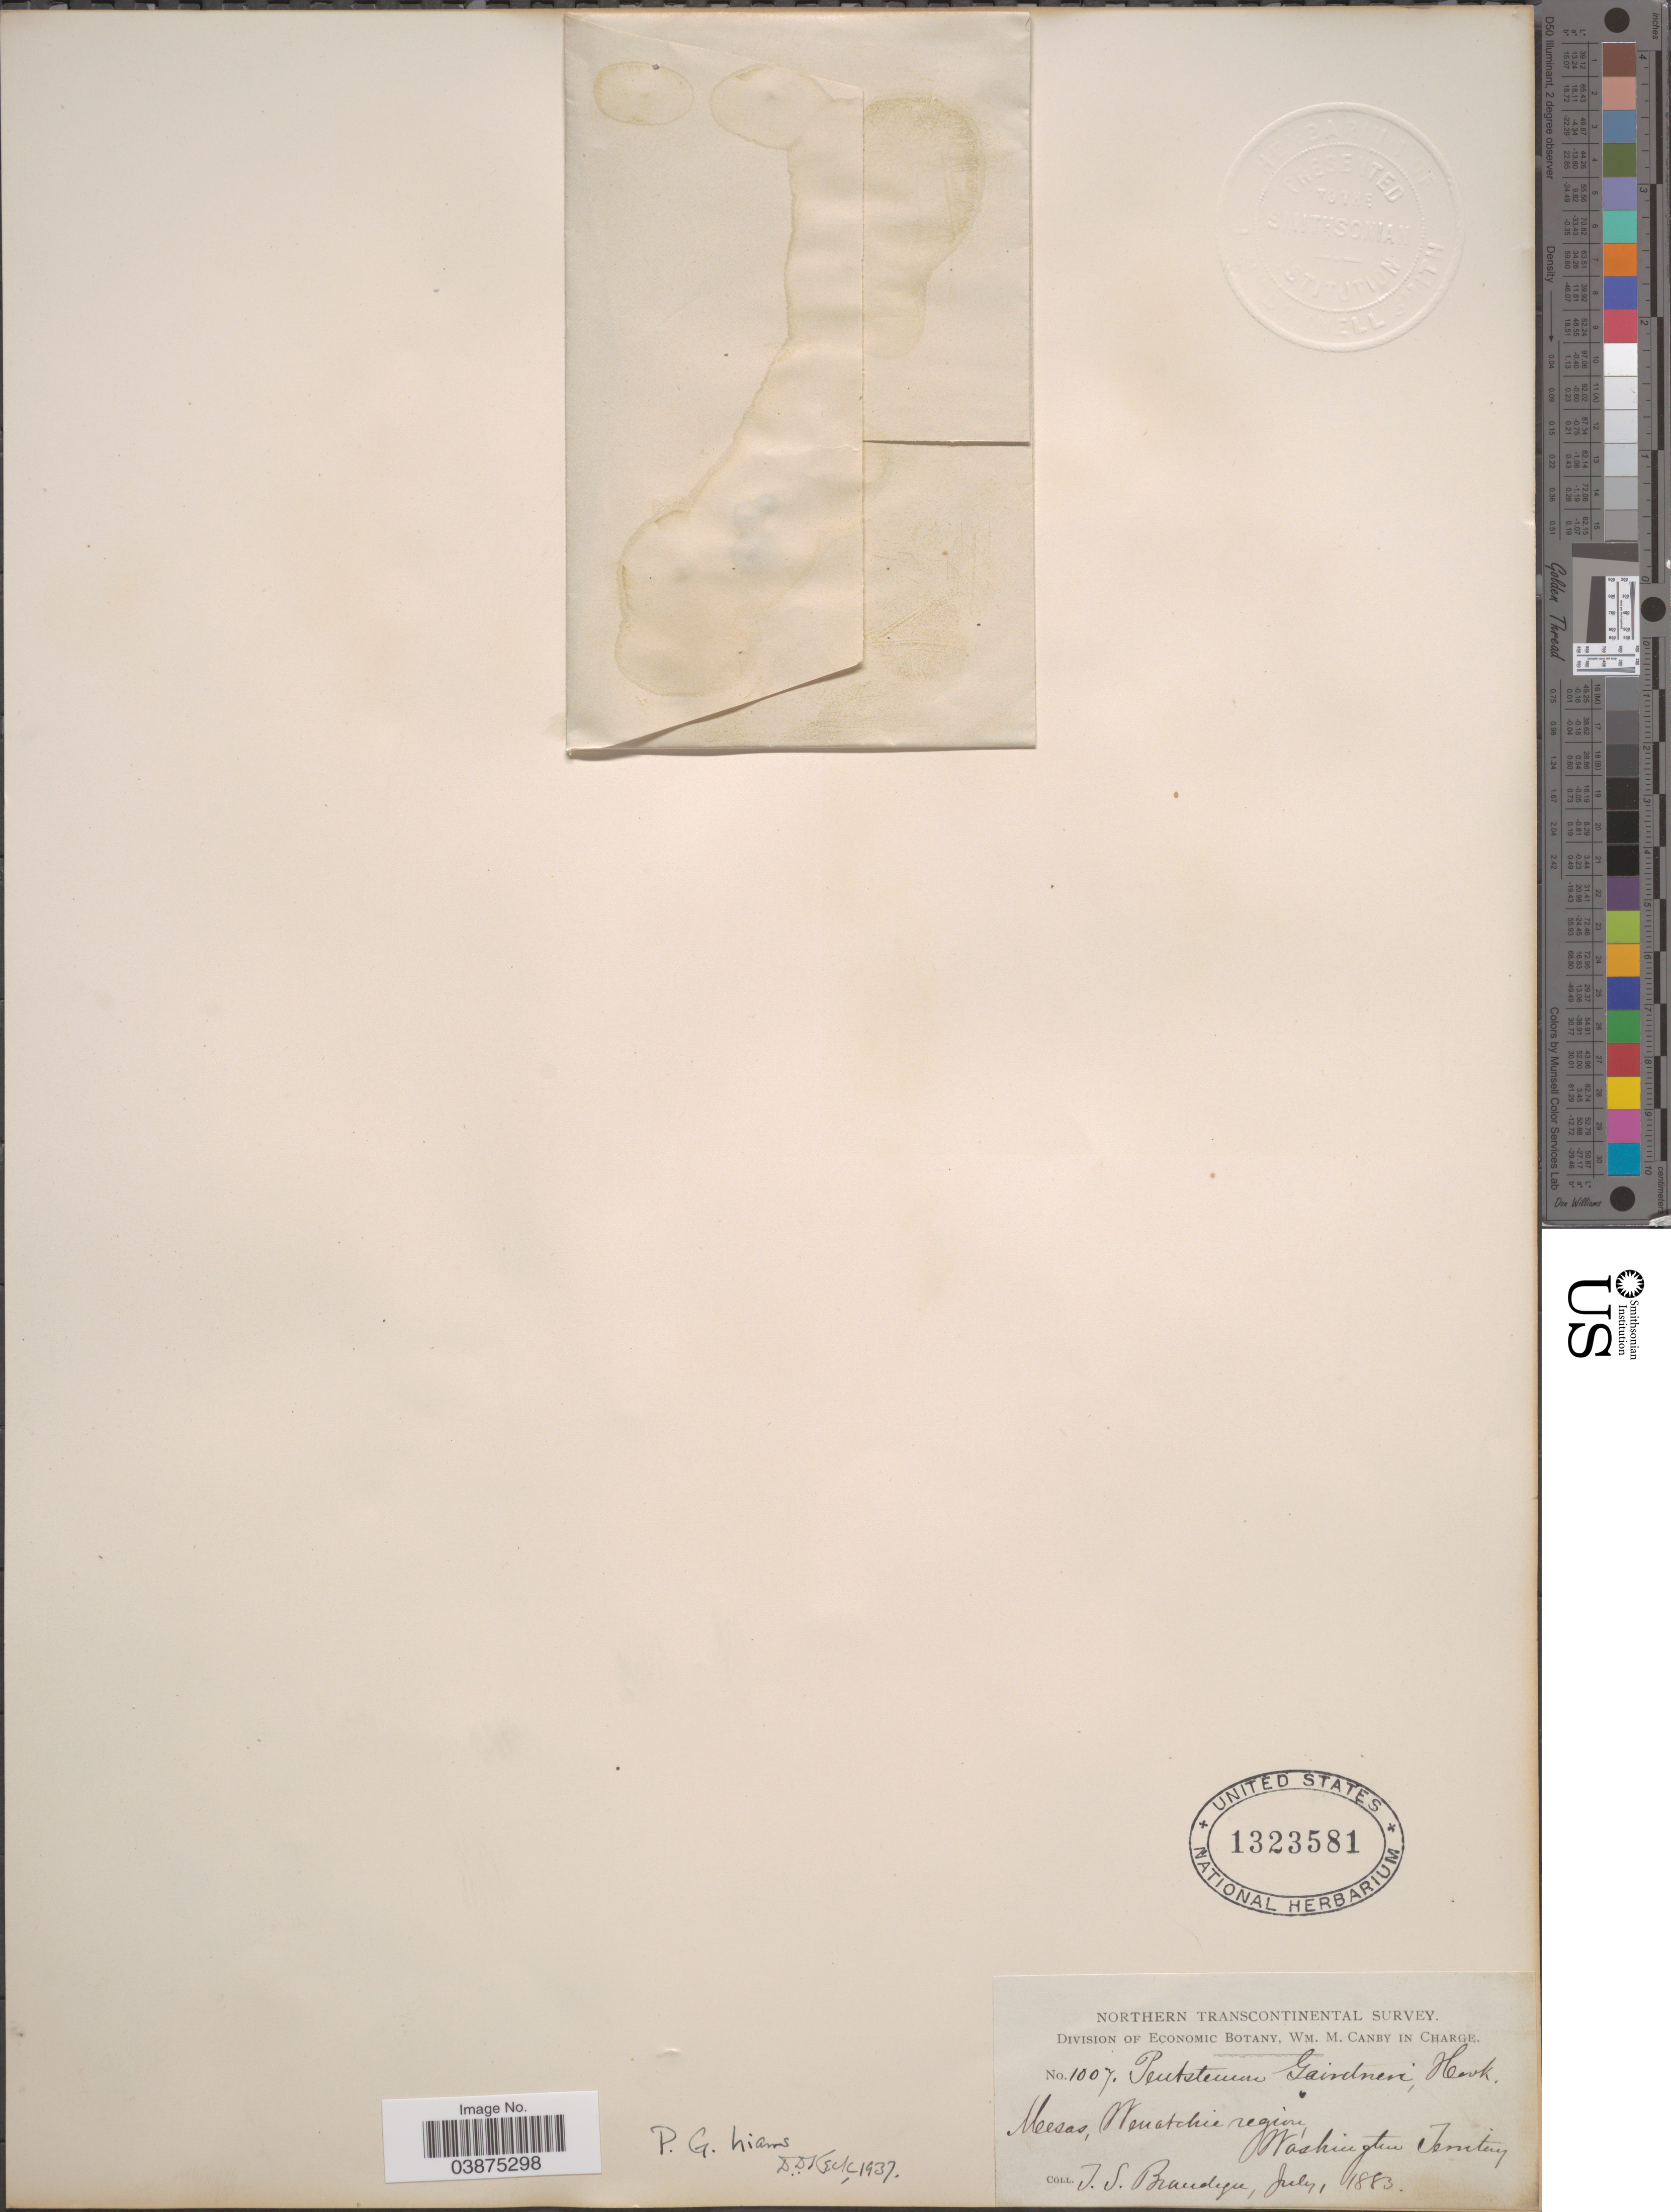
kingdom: Plantae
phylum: Tracheophyta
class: Magnoliopsida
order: Lamiales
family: Plantaginaceae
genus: Penstemon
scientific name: Penstemon gairdneri subsp. hians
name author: (Piper) D.D. Keck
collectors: T. S. Brandegee (herbarium)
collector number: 1007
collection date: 1883-07-01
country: United States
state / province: Washington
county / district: Chelan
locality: Mesas, Wenatchee region, Washington Territory.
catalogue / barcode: US 1323581